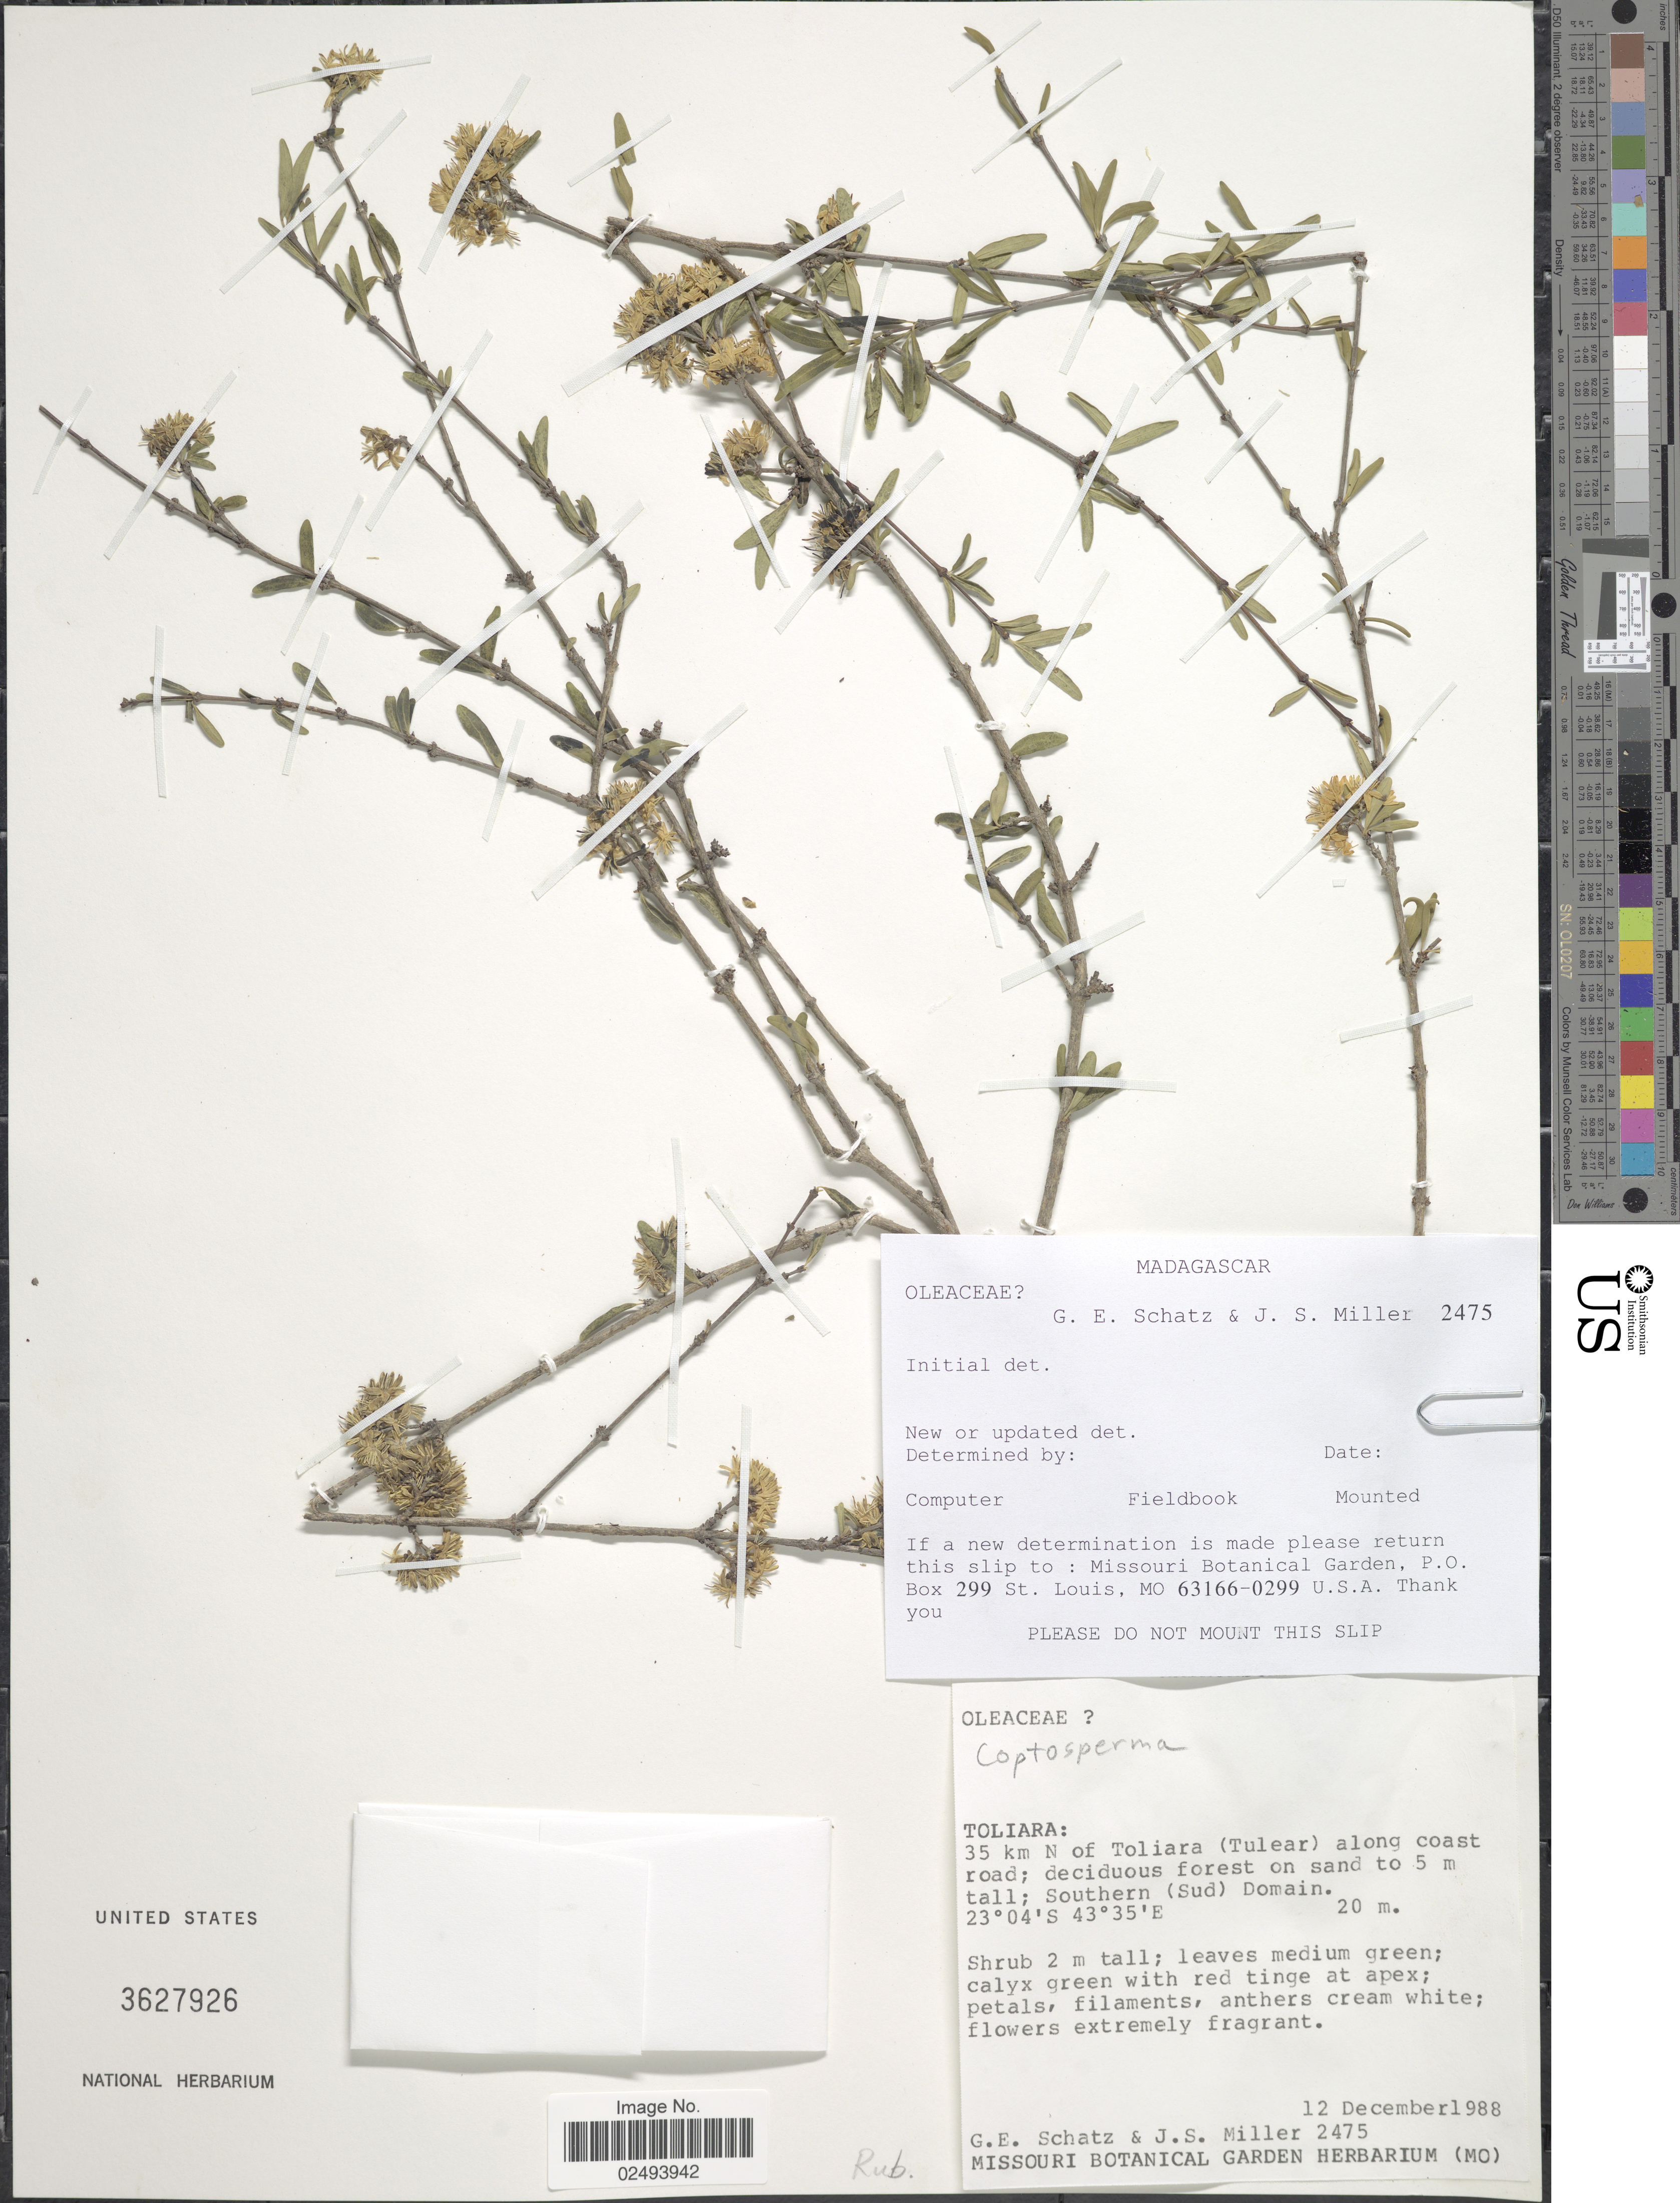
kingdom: Plantae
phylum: Tracheophyta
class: Magnoliopsida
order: Gentianales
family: Rubiaceae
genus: Coptosperma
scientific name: Coptosperma sp.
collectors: G. Schatz & J. S. Miller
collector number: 2475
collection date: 1988-12-12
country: Madagascar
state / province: Atsimo-Andrefana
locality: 35 km N of Toliara (Tulear) along coast road; Southern (Sud) Domain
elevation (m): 20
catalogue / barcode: US 3627926